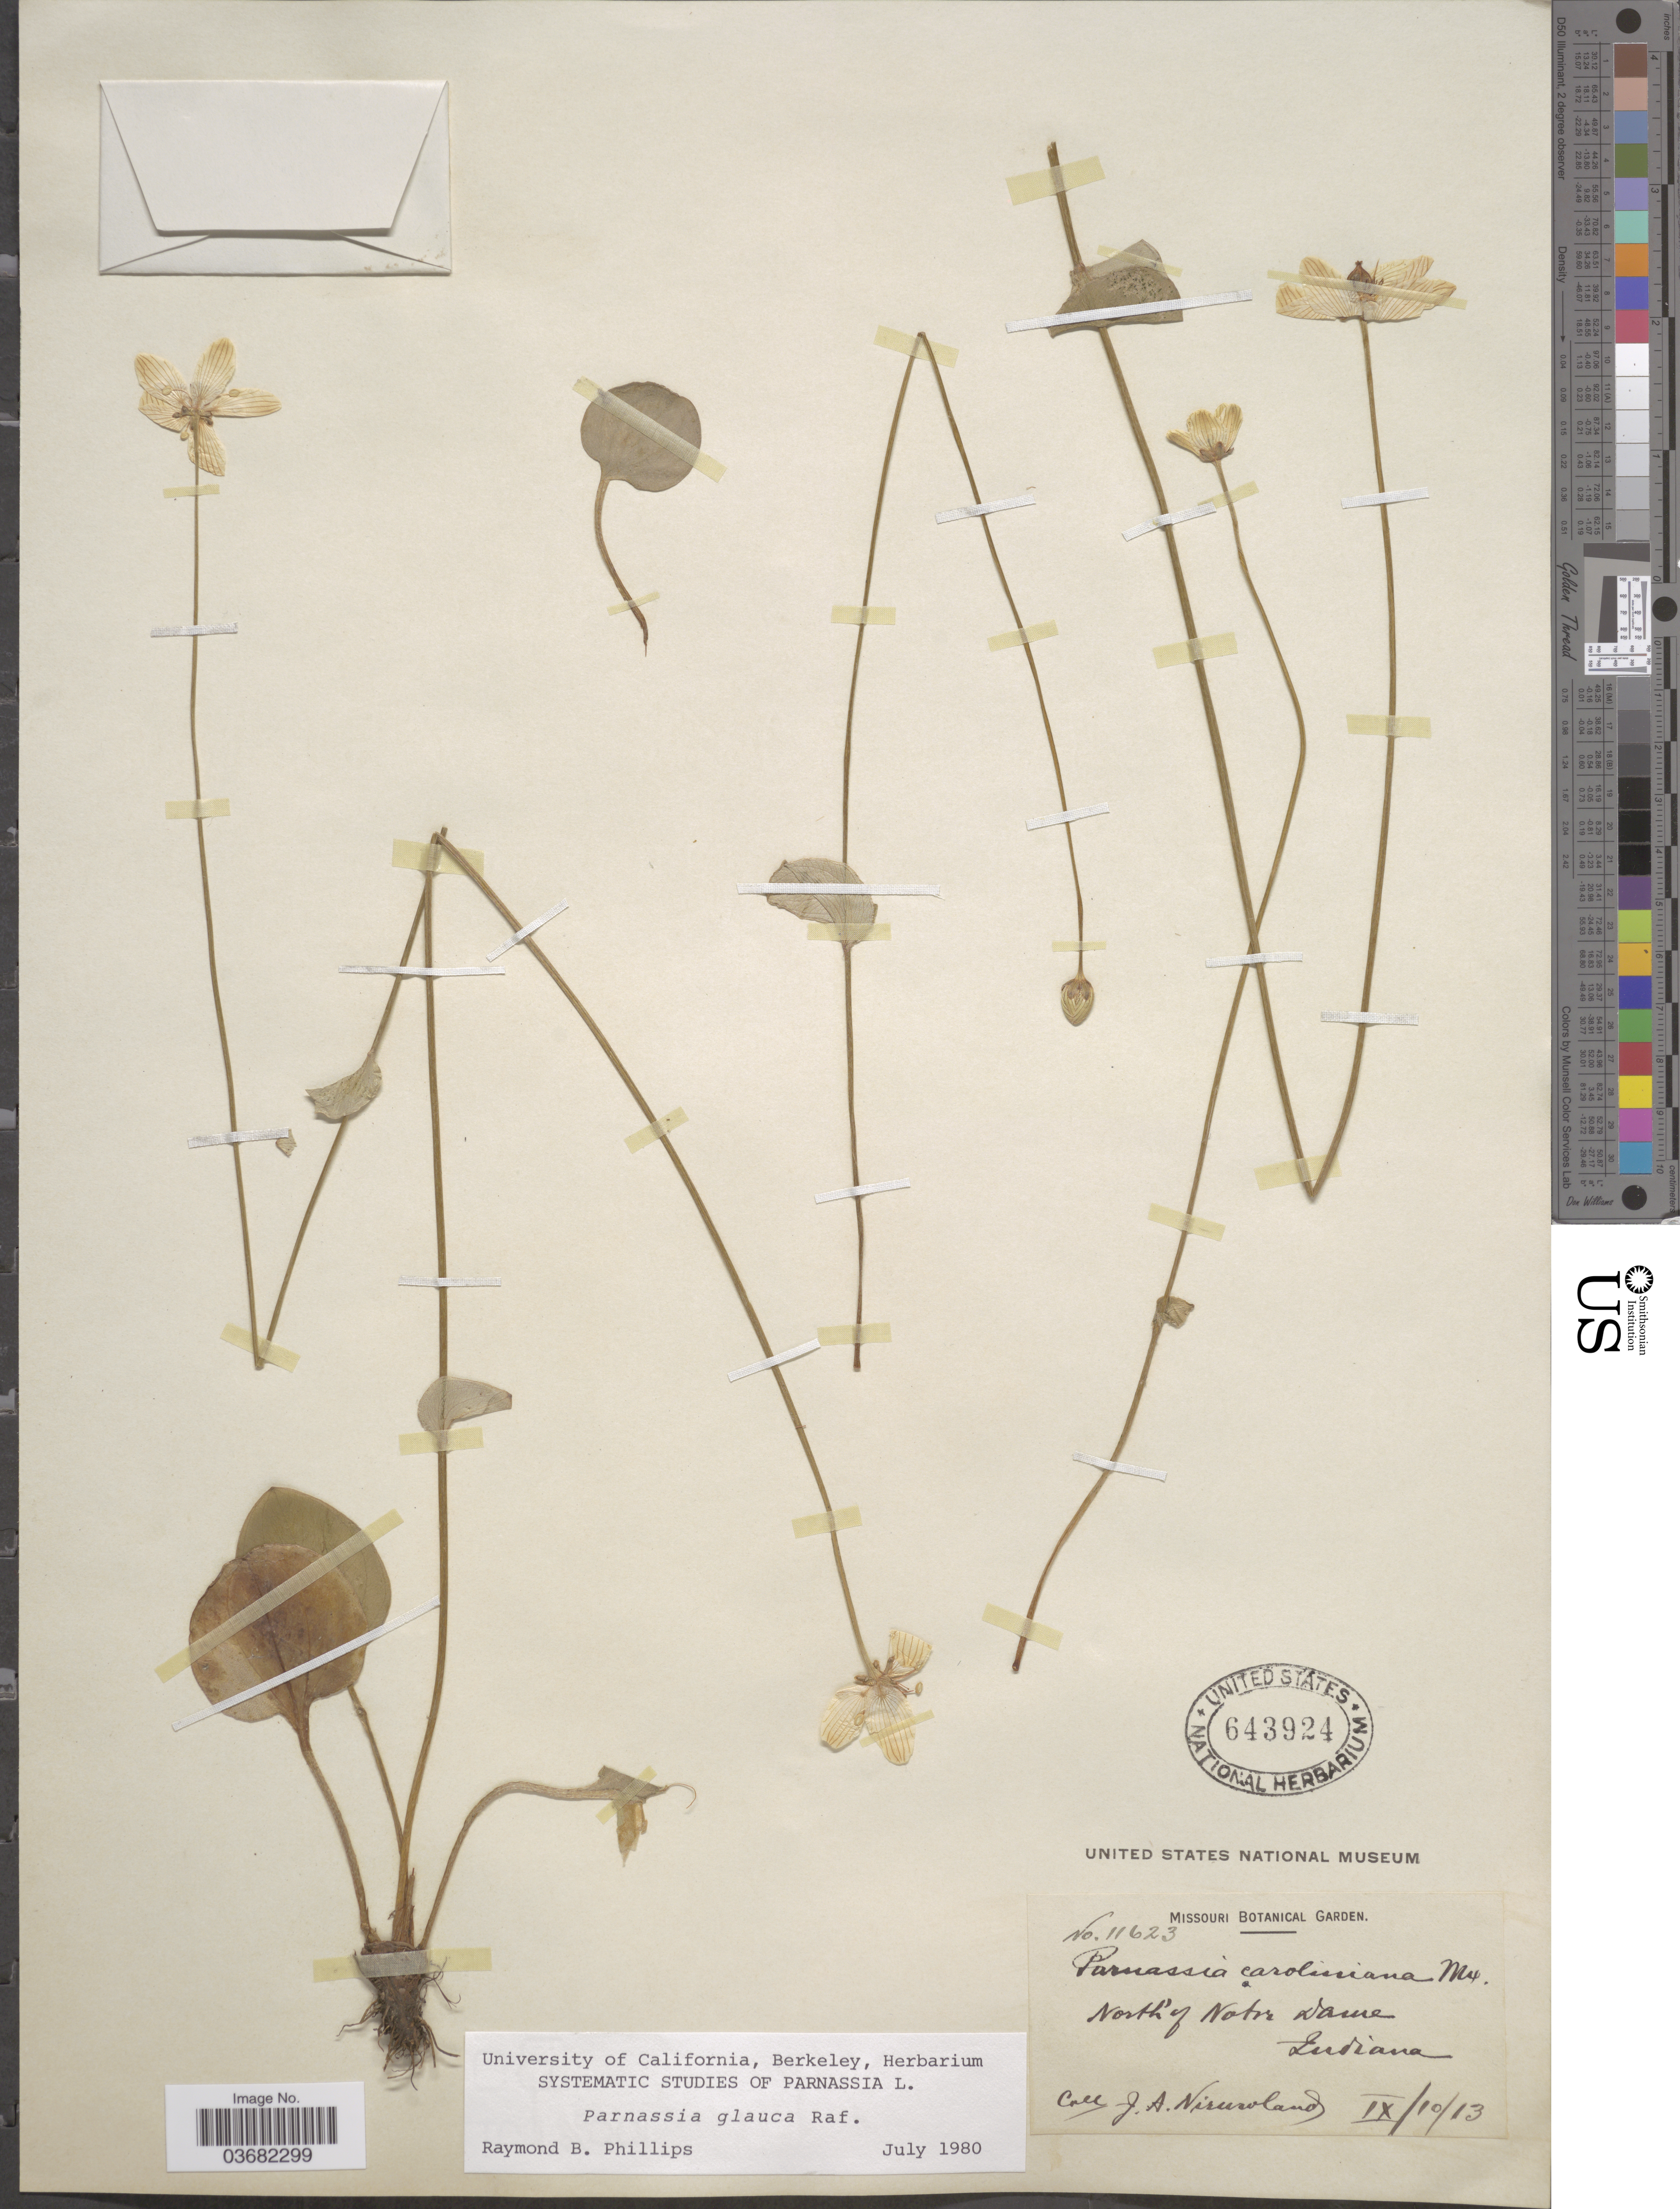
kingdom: Plantae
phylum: Tracheophyta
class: Magnoliopsida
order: Celastrales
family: Parnassiaceae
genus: Parnassia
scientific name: Parnassia glauca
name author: Raf.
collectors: J. A. Nieuwland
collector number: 11623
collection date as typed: Transcribed d/m/y: 10/9/13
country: United States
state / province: Indiana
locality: North of Noter Dame.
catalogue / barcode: US 643924